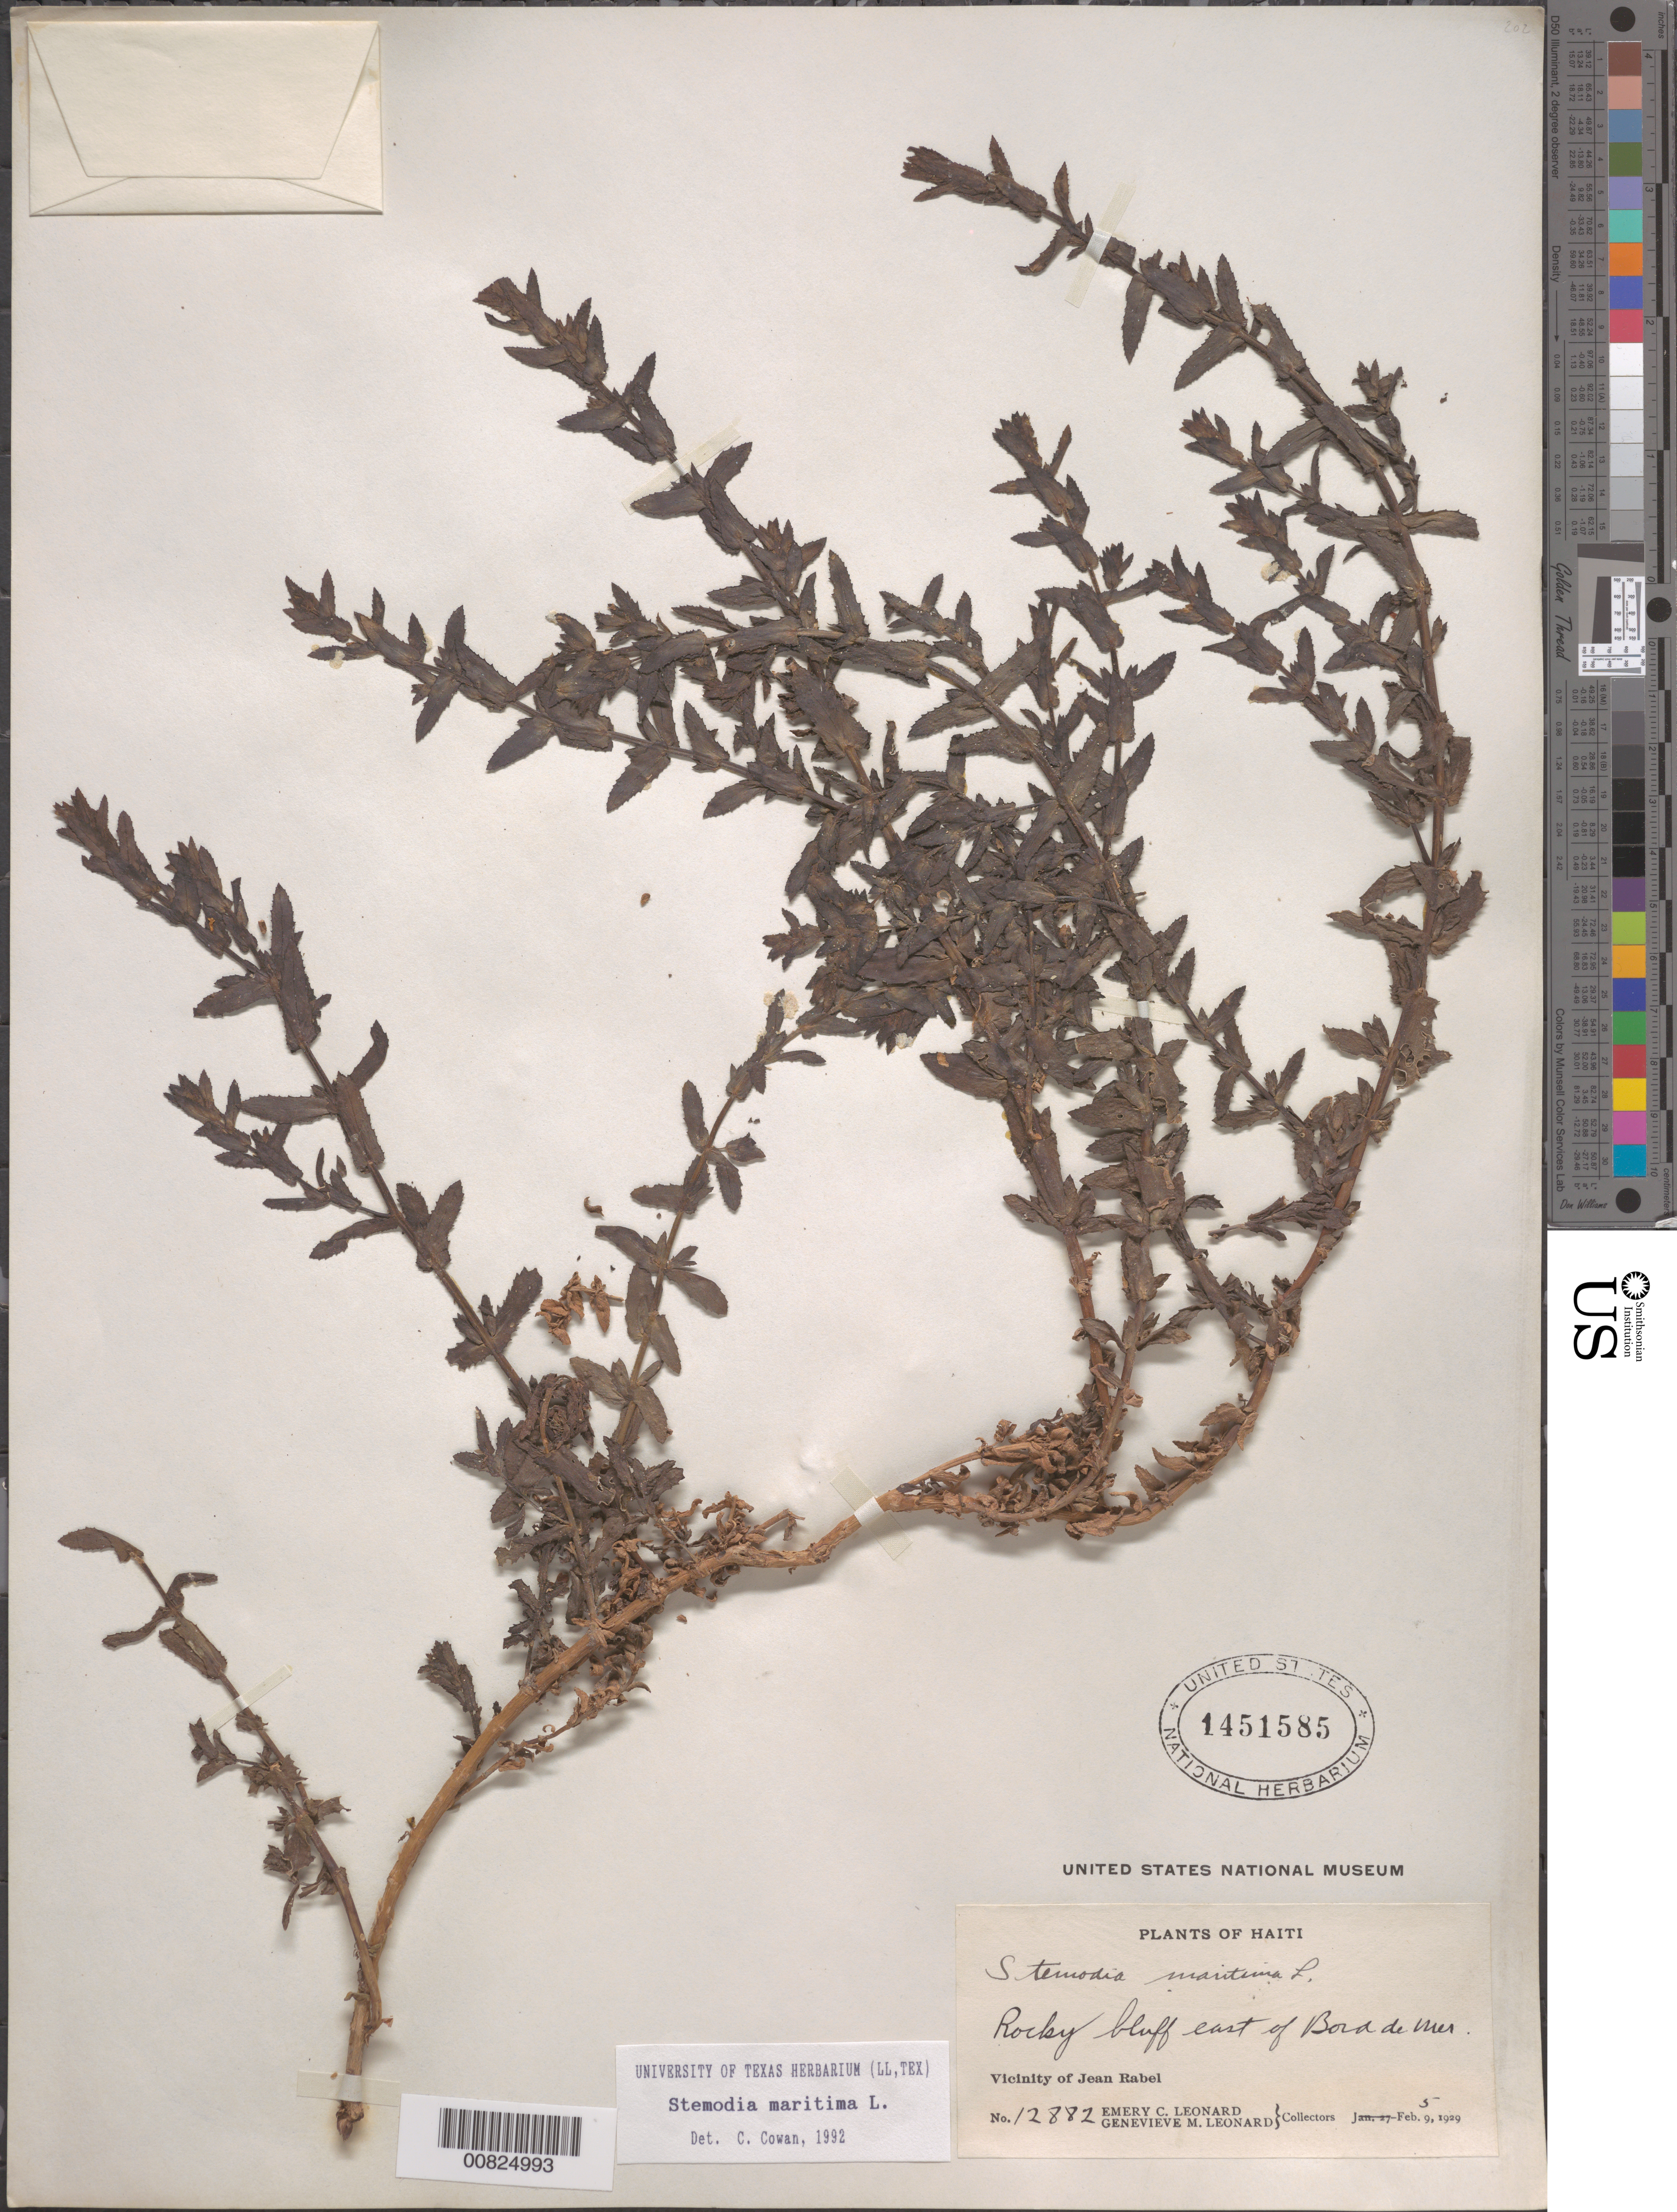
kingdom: Plantae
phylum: Tracheophyta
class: Magnoliopsida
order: Lamiales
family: Plantaginaceae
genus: Stemodia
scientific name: Stemodia maritima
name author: L.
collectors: E. C. Leonard & G. M. Leonard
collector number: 12882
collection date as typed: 05 Feb 1929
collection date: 1929-02-05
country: Haiti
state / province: Nord-Ouest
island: Hispaniola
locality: Vicinity of Jean Rabel, E of Bord de Mer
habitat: Rocky bluff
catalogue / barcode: US 1451585